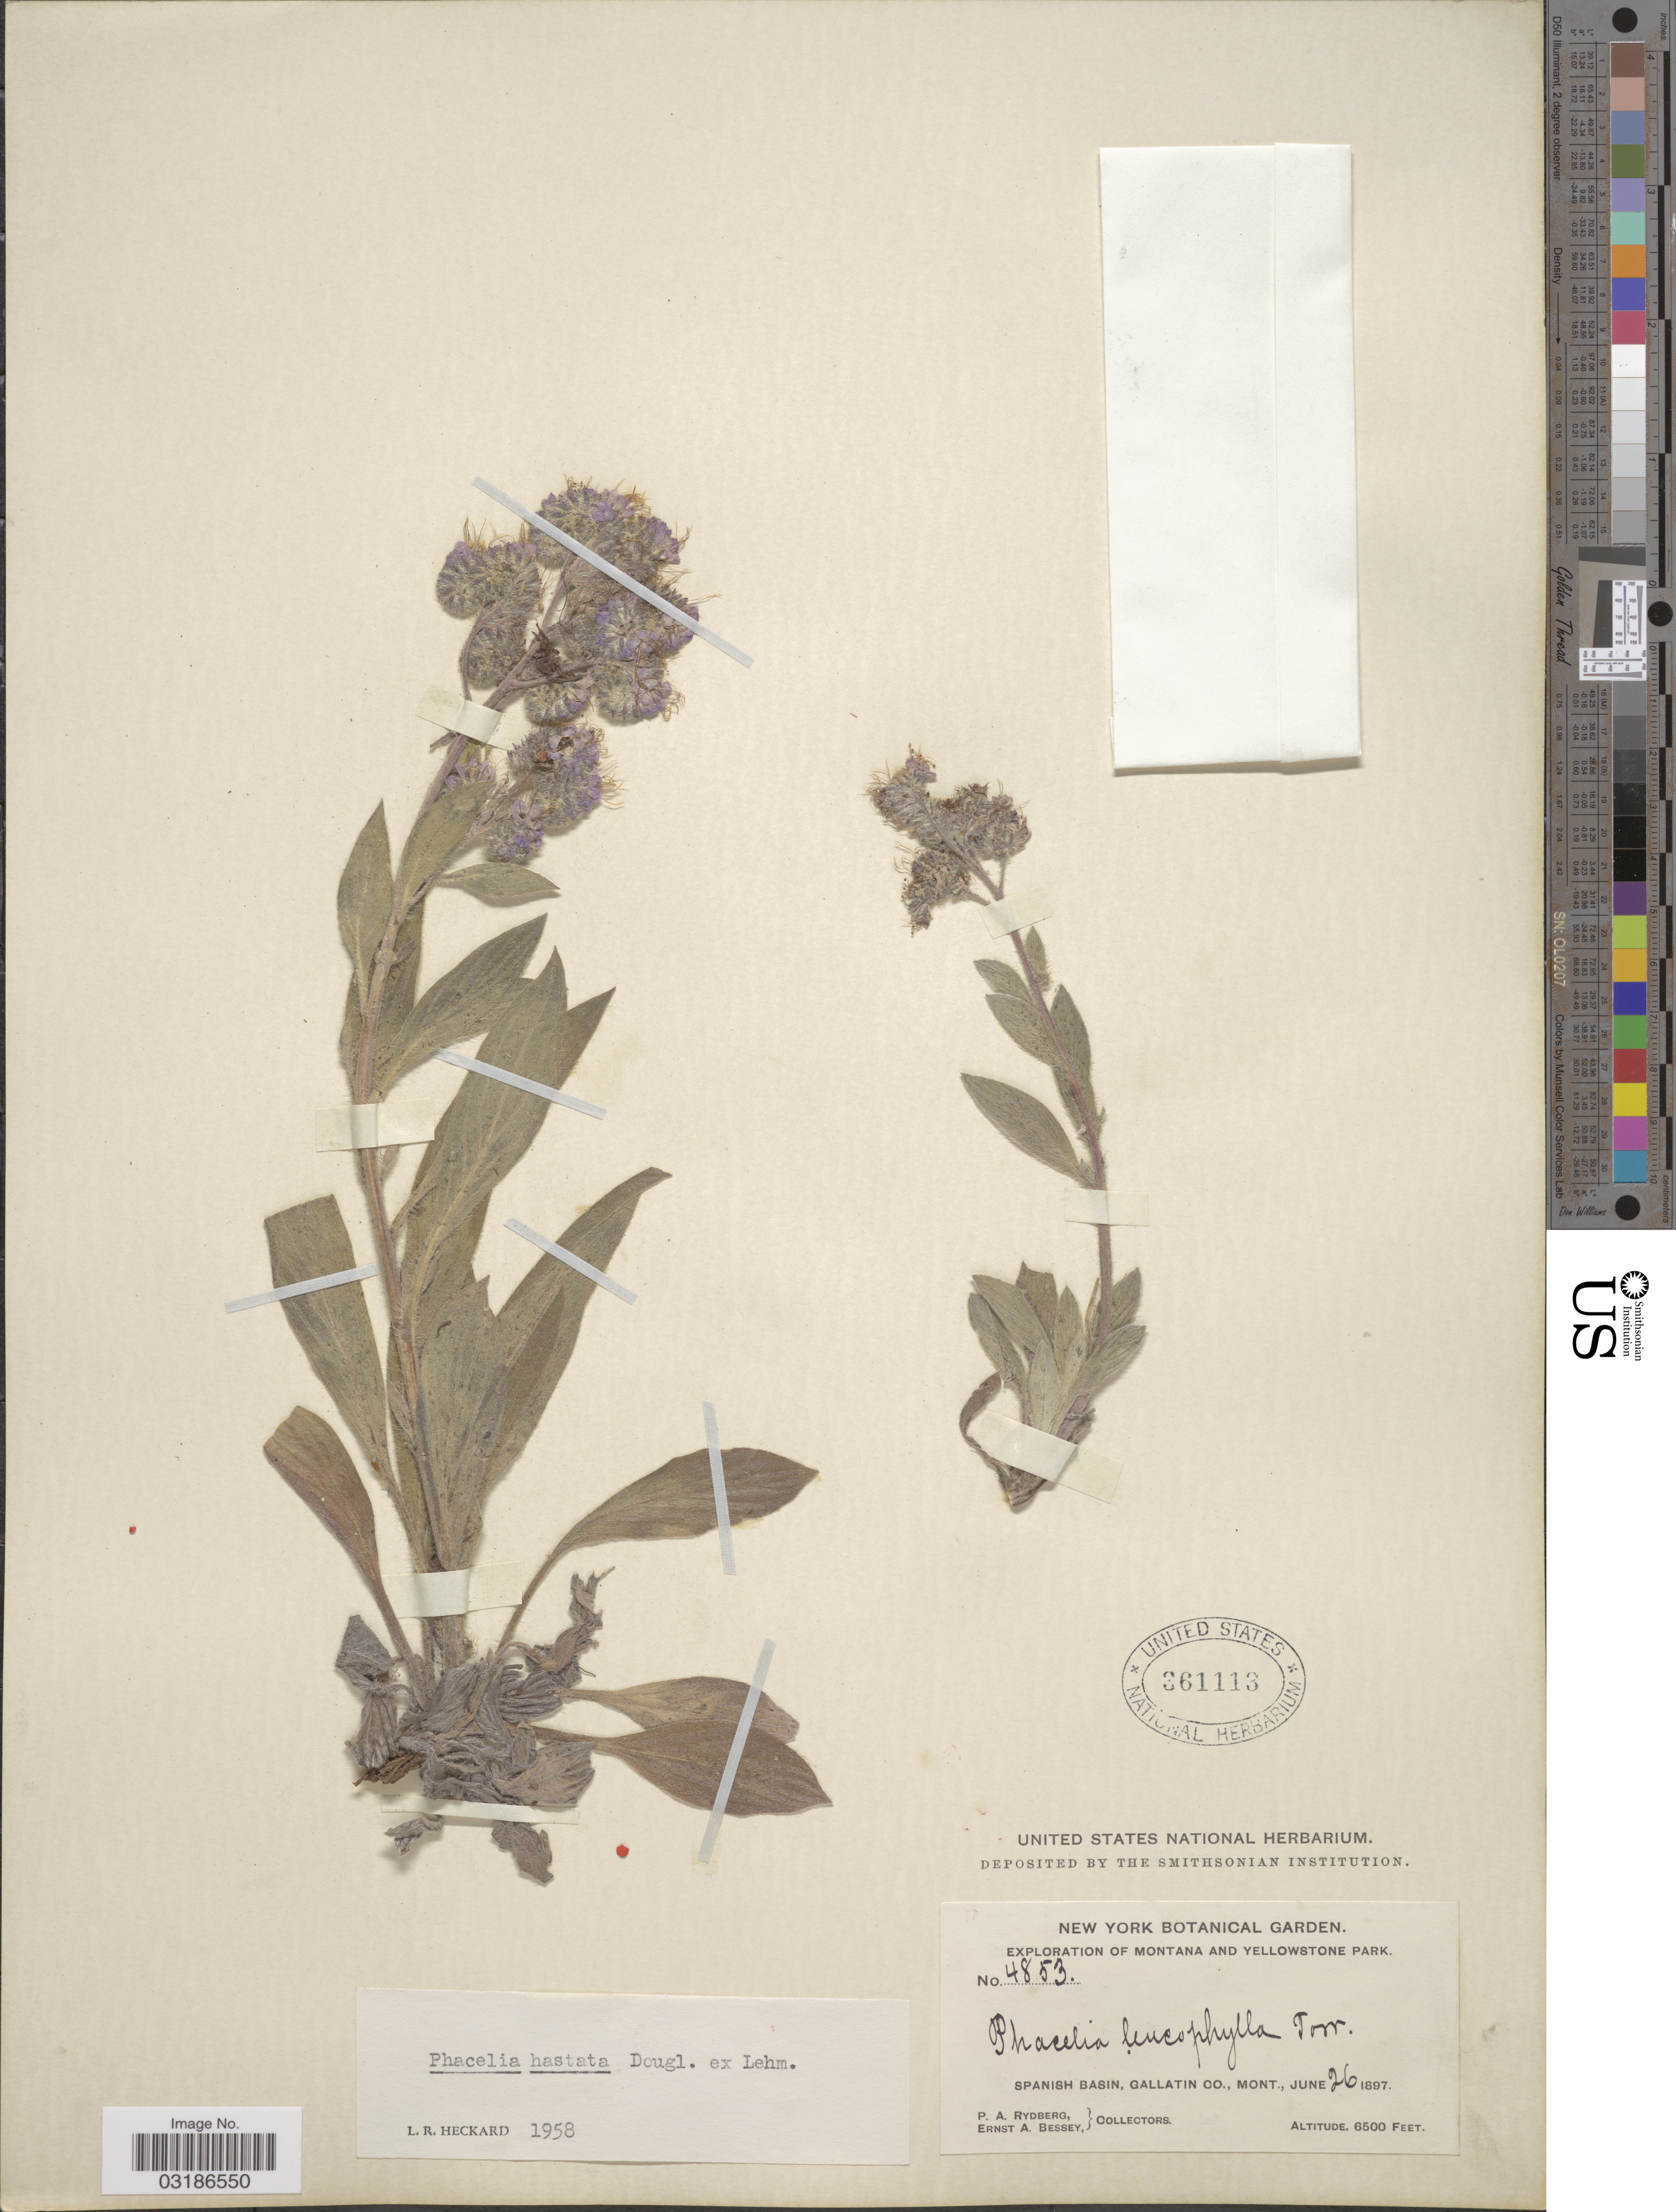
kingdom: Plantae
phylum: Tracheophyta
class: Magnoliopsida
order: Boraginales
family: Hydrophyllaceae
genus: Phacelia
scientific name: Phacelia hastata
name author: Douglas ex Lehm.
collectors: P. A. Rydberg & E. A. Bessey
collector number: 4853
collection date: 1897-06-26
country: United States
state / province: Montana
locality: Montana and Yellowstone Park, Spanish Basin, Gallatin Co., Mont.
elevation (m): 1981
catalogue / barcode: US 361113